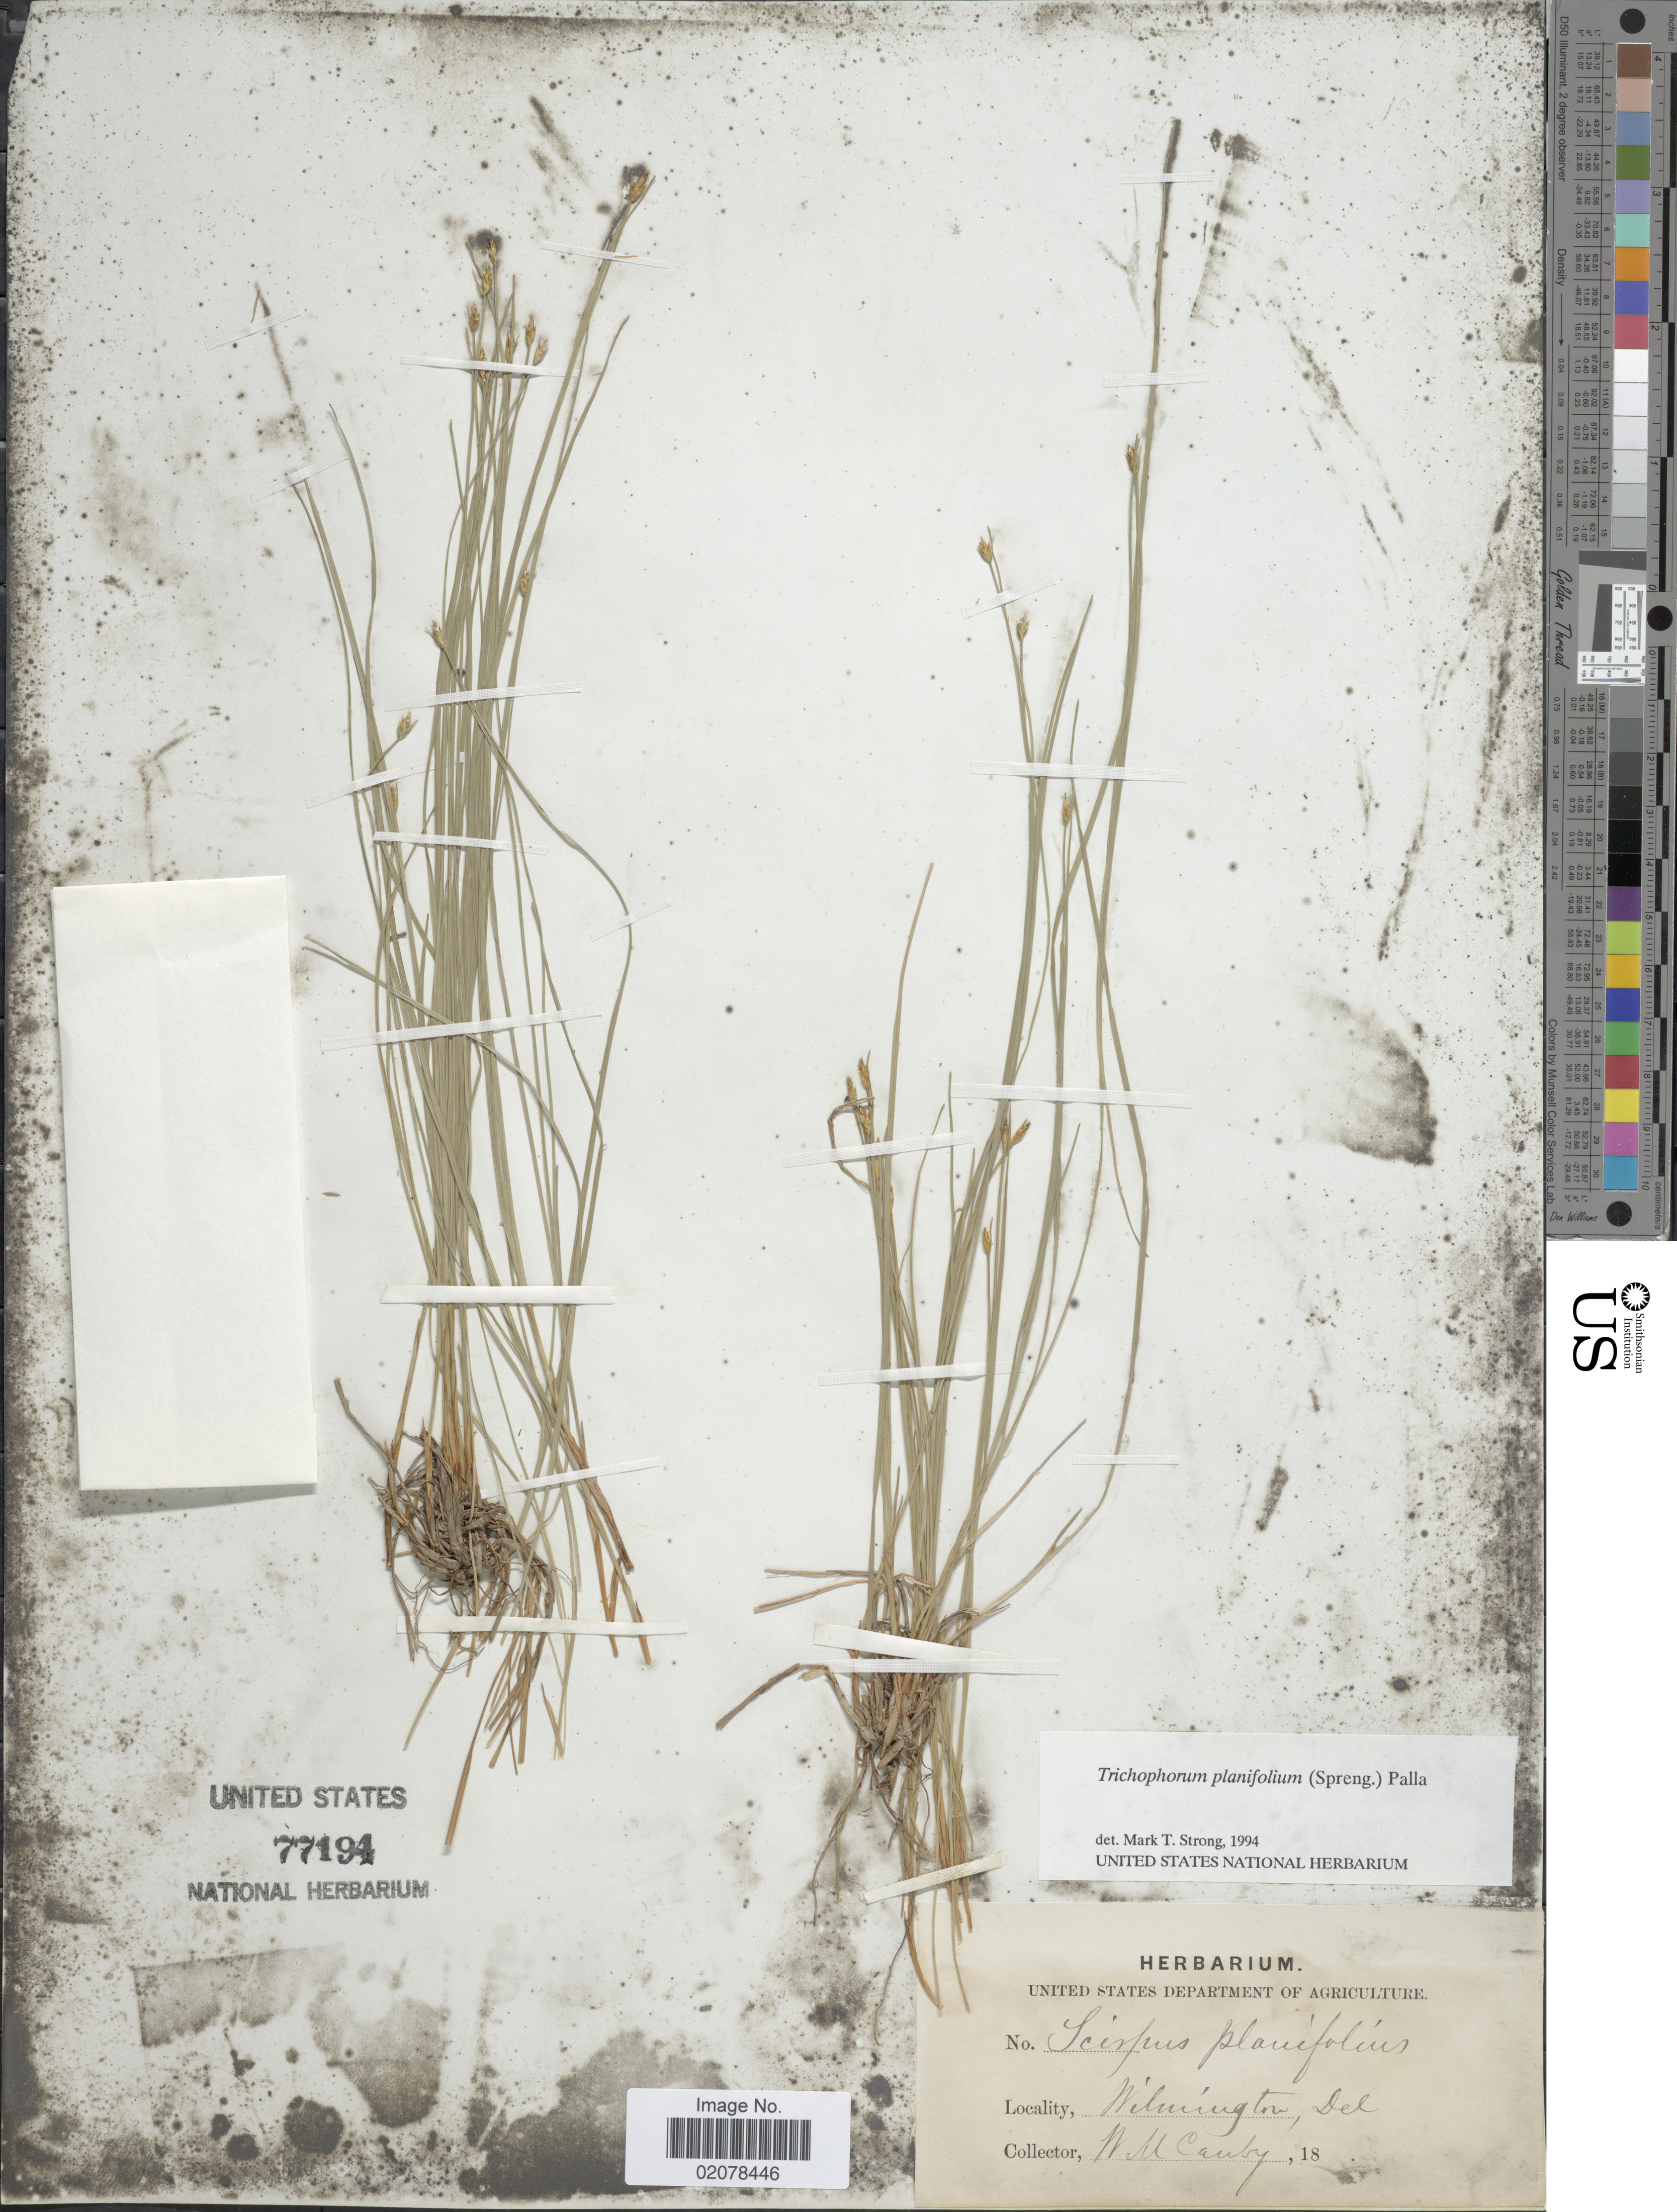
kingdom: Plantae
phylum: Tracheophyta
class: Liliopsida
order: Poales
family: Cyperaceae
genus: Trichophorum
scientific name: Trichophorum planifolium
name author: (Spreng.) Palla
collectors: W. M. Canby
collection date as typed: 18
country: United States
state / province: Delaware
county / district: New Castle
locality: Wilmington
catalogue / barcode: US 77194